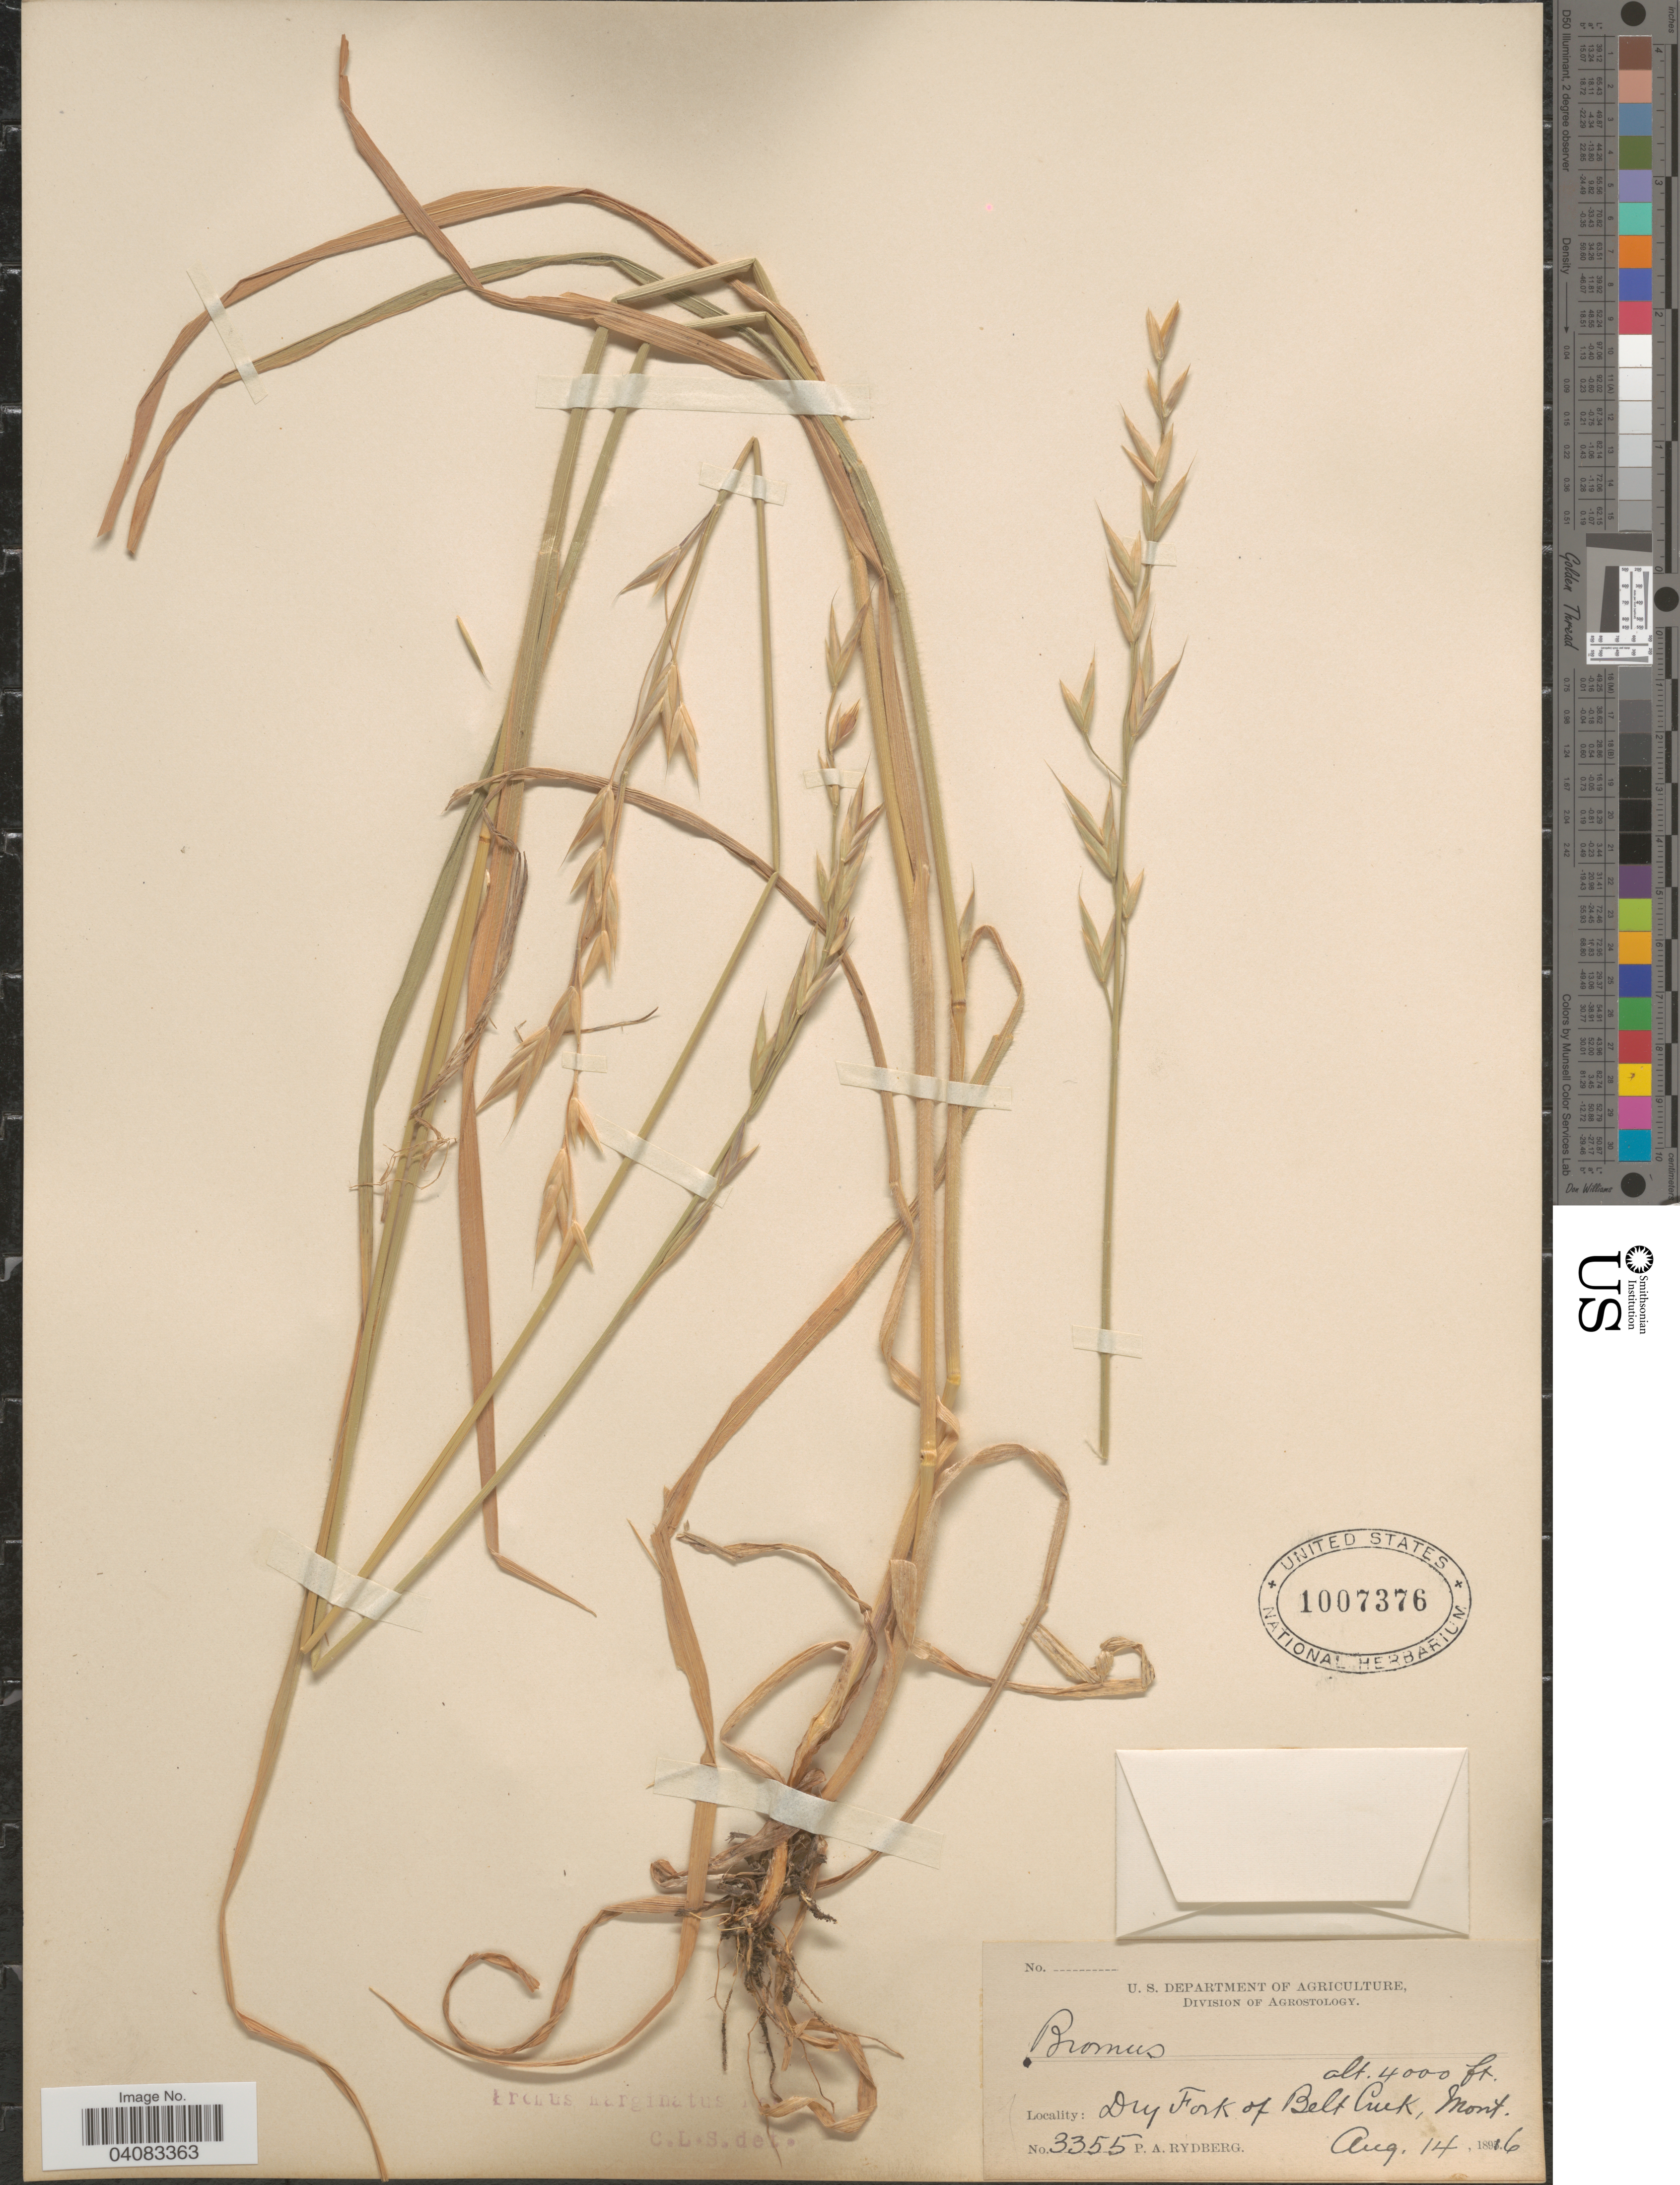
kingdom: Plantae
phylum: Tracheophyta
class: Liliopsida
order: Poales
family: Poaceae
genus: Bromus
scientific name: Bromus marginatus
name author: Nees ex Steud.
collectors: P. A. Rydberg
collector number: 3355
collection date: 1896-08-14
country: United States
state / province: Montana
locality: Dry Fork of Belt Creek.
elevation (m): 1219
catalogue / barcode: US 1007376